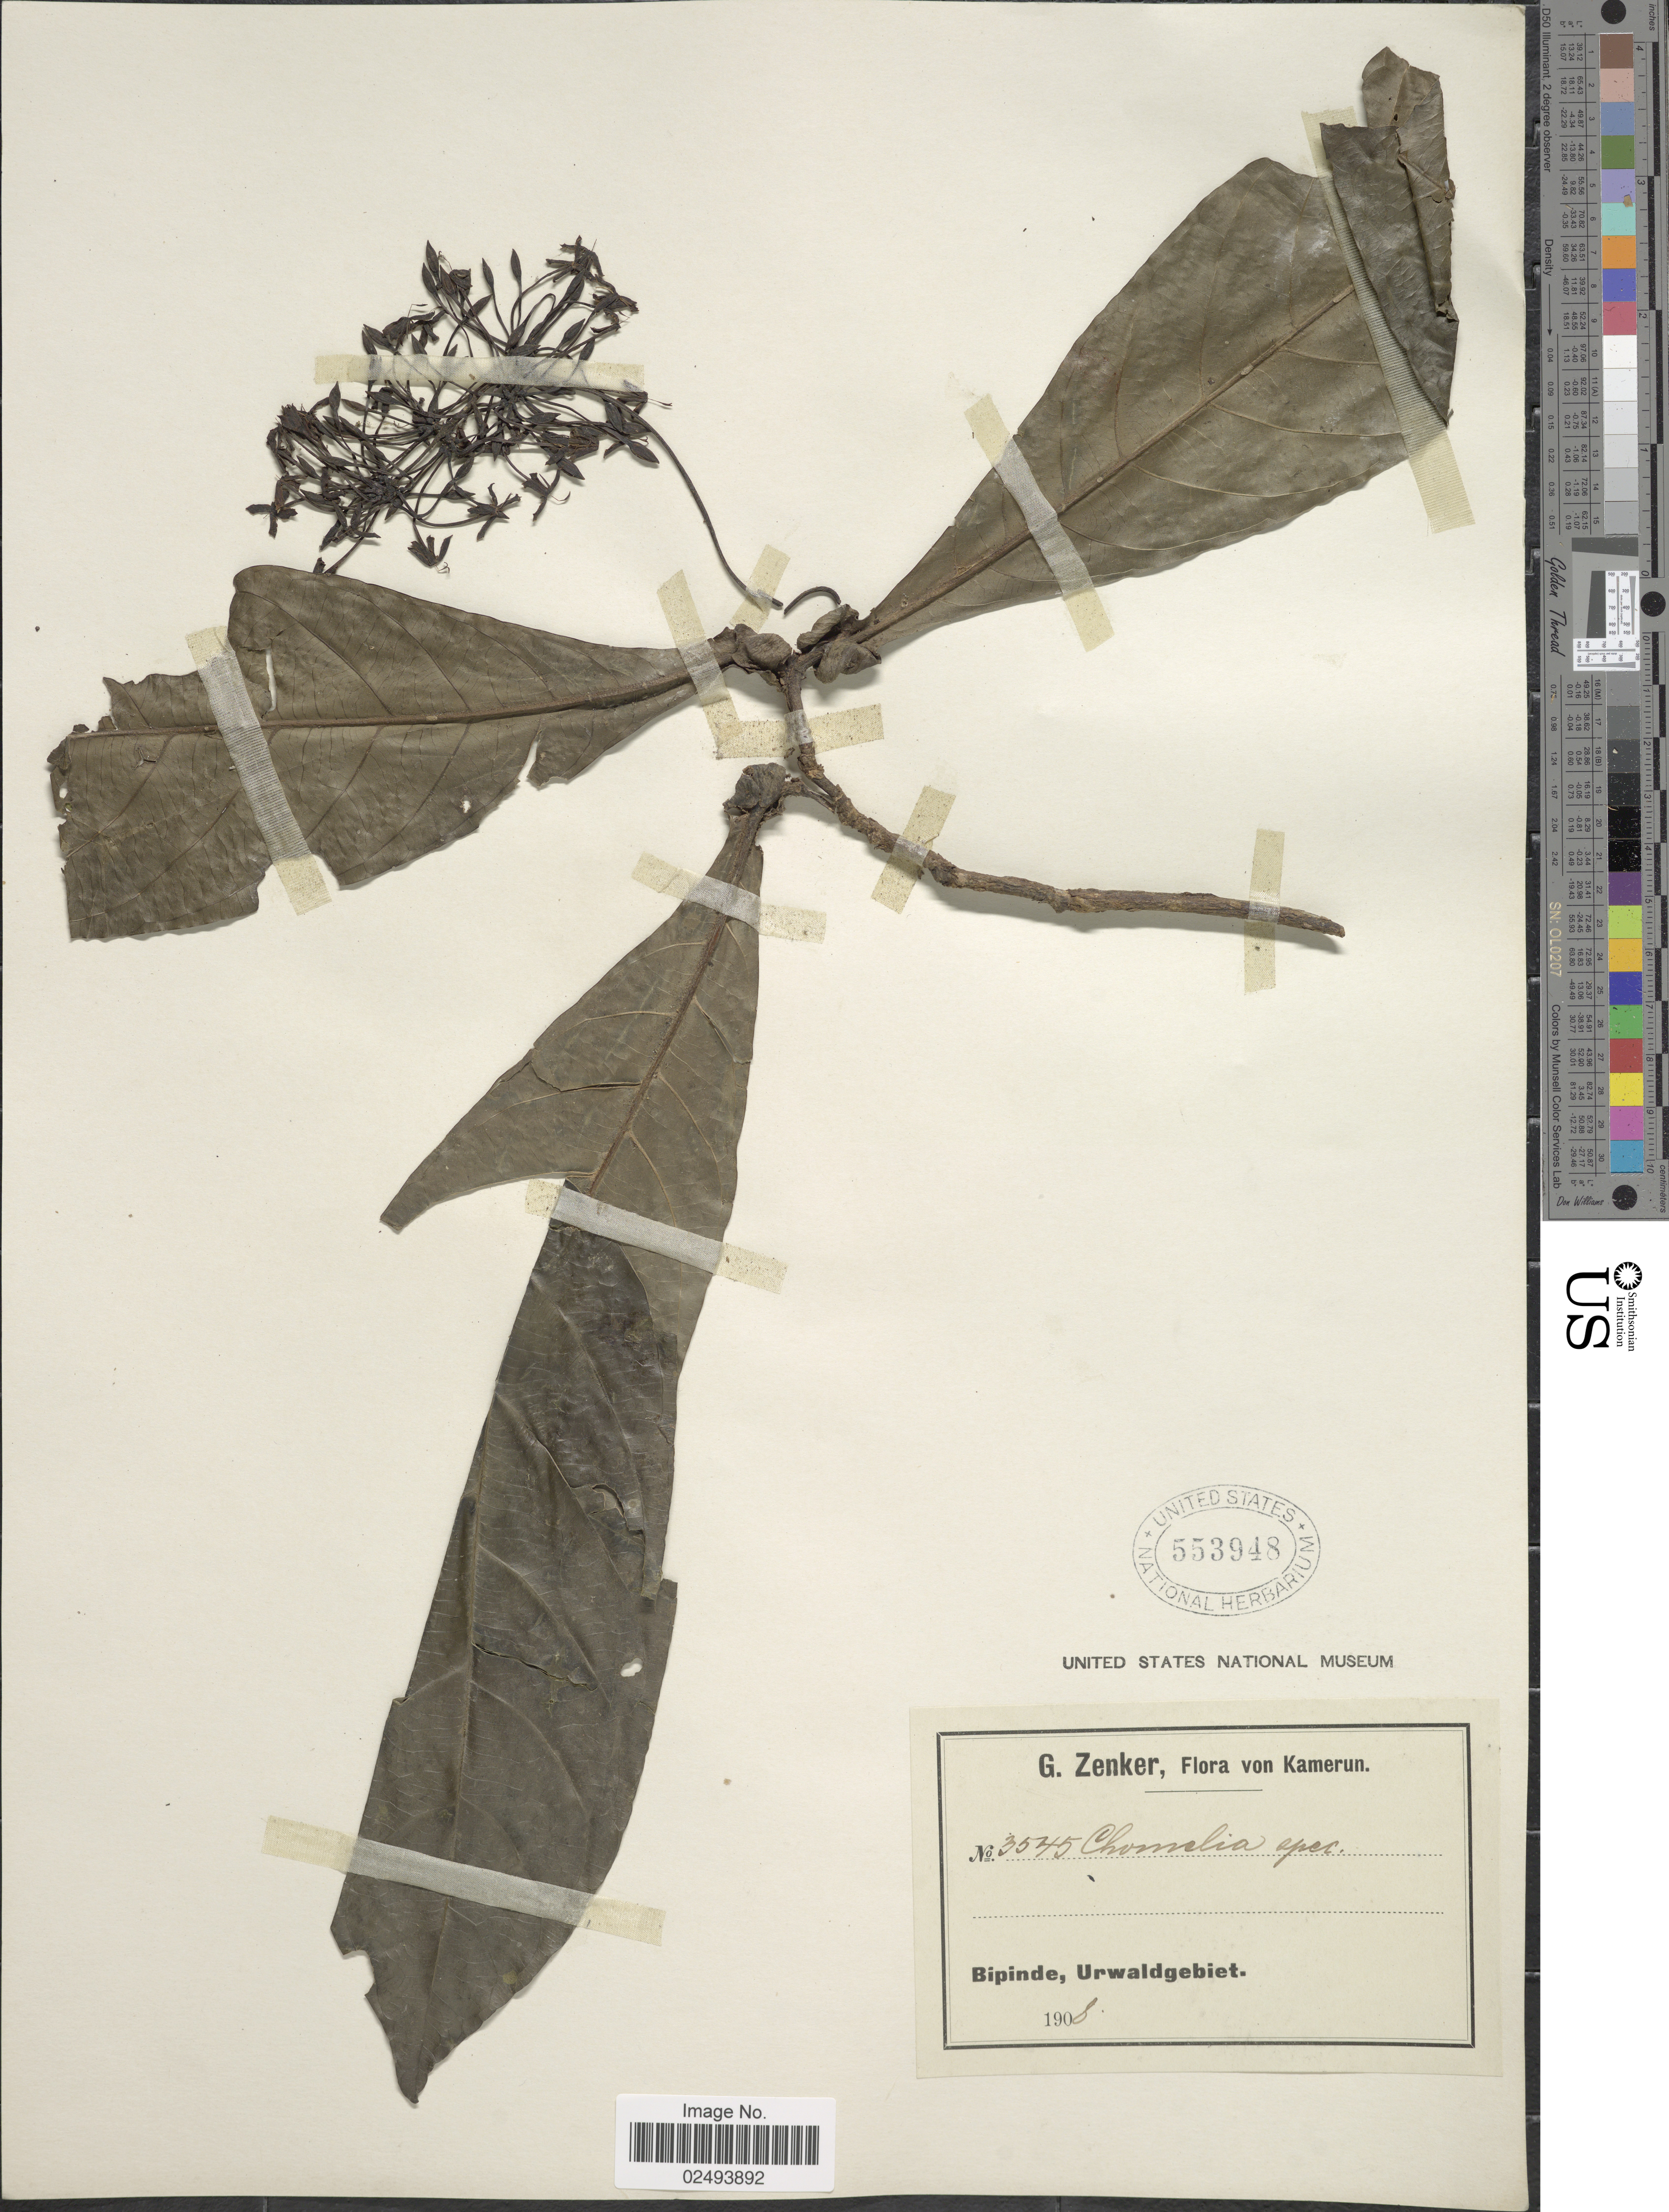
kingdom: Plantae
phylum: Tracheophyta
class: Magnoliopsida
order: Gentianales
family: Rubiaceae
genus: Tarenna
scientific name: Tarenna sp.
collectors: G. A. Zenker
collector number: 3545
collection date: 1908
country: Cameroon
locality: Kamerun. Bipinde, Urwaldgebiet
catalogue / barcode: US 553948